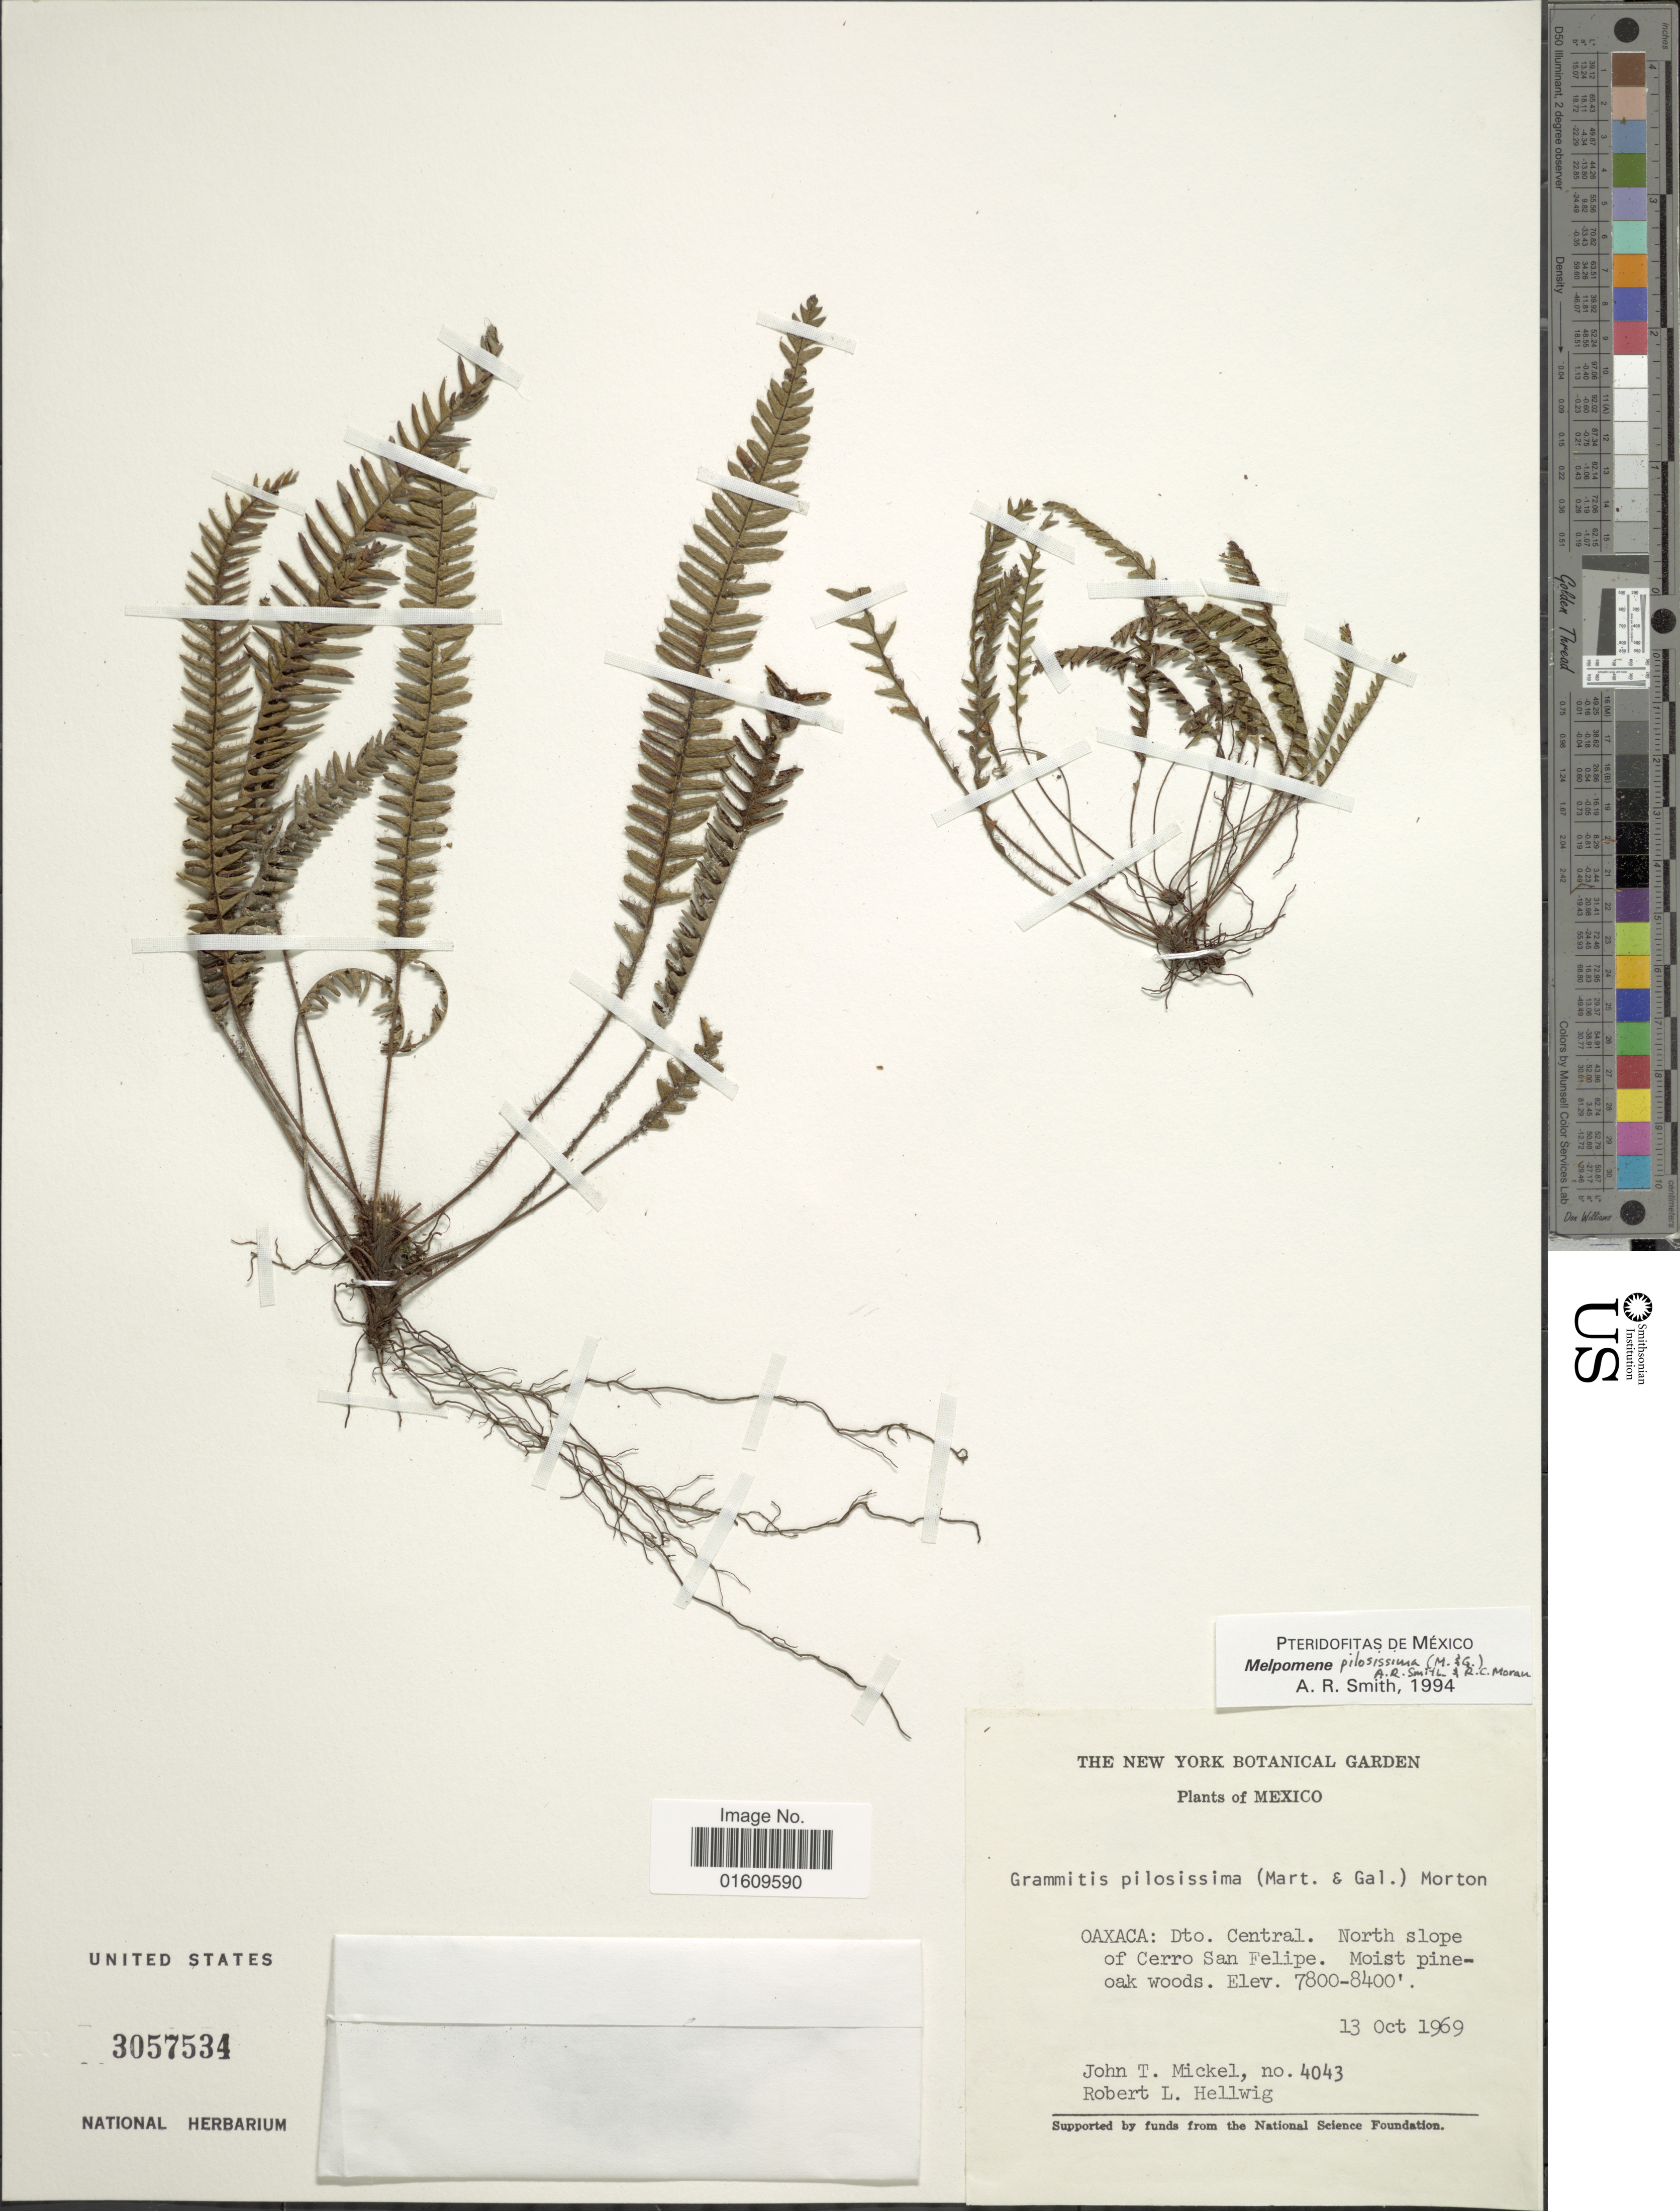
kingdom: Plantae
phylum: Tracheophyta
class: Polypodiopsida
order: Polypodiales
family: Polypodiaceae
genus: Melpomene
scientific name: Melpomene pilosissima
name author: (M. Martens & Galeotti) A.R. Sm. & R.C. Moran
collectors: J. T. Mickel & R. Hellwig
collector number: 4043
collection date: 1969-10-13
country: Mexico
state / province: Oaxaca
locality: Dto. Central. North slope of Cerro San Felipe.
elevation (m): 2377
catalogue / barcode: US 3057534